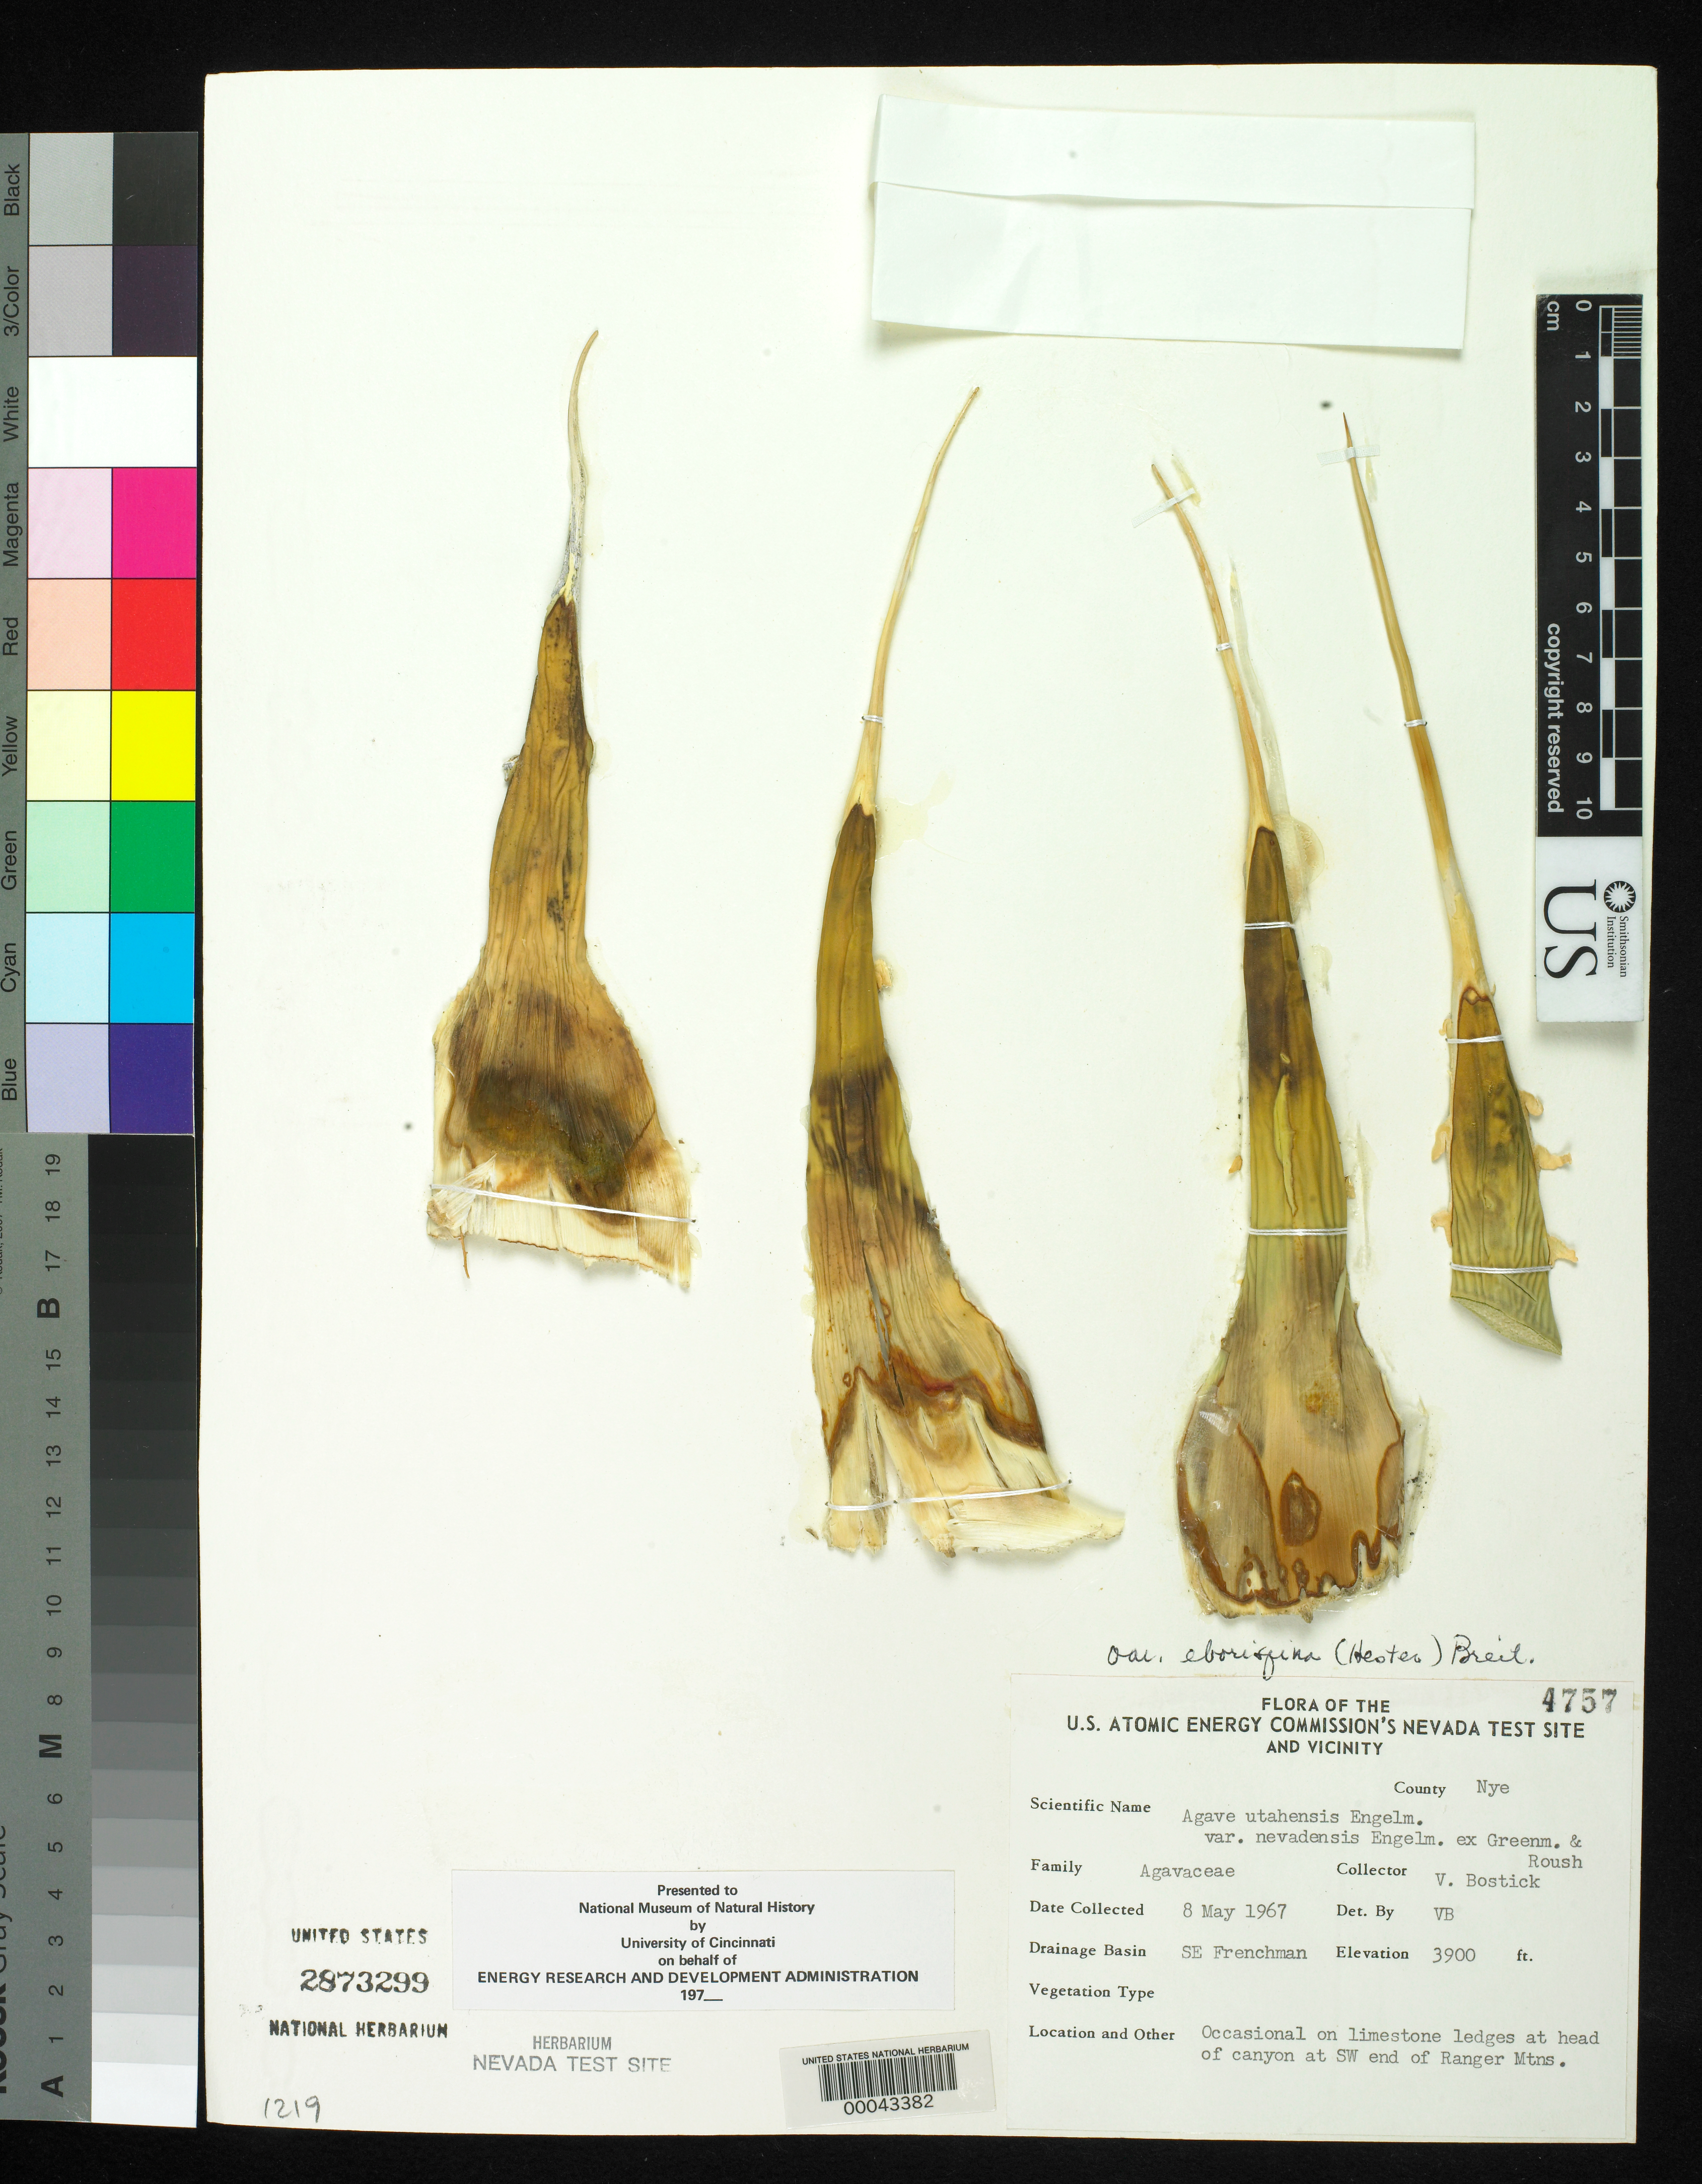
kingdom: Plantae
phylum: Tracheophyta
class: Liliopsida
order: Asparagales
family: Asparagaceae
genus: Agave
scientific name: Agave utahensis var. eborispina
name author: (Hester) Breitung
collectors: V. Bostick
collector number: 4757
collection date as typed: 08 May 1967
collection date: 1967-05-08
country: United States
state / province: Nevada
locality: Head of canyon at sw end of ranger mountains.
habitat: On limestone ledges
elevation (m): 1189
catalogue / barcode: US 2873299